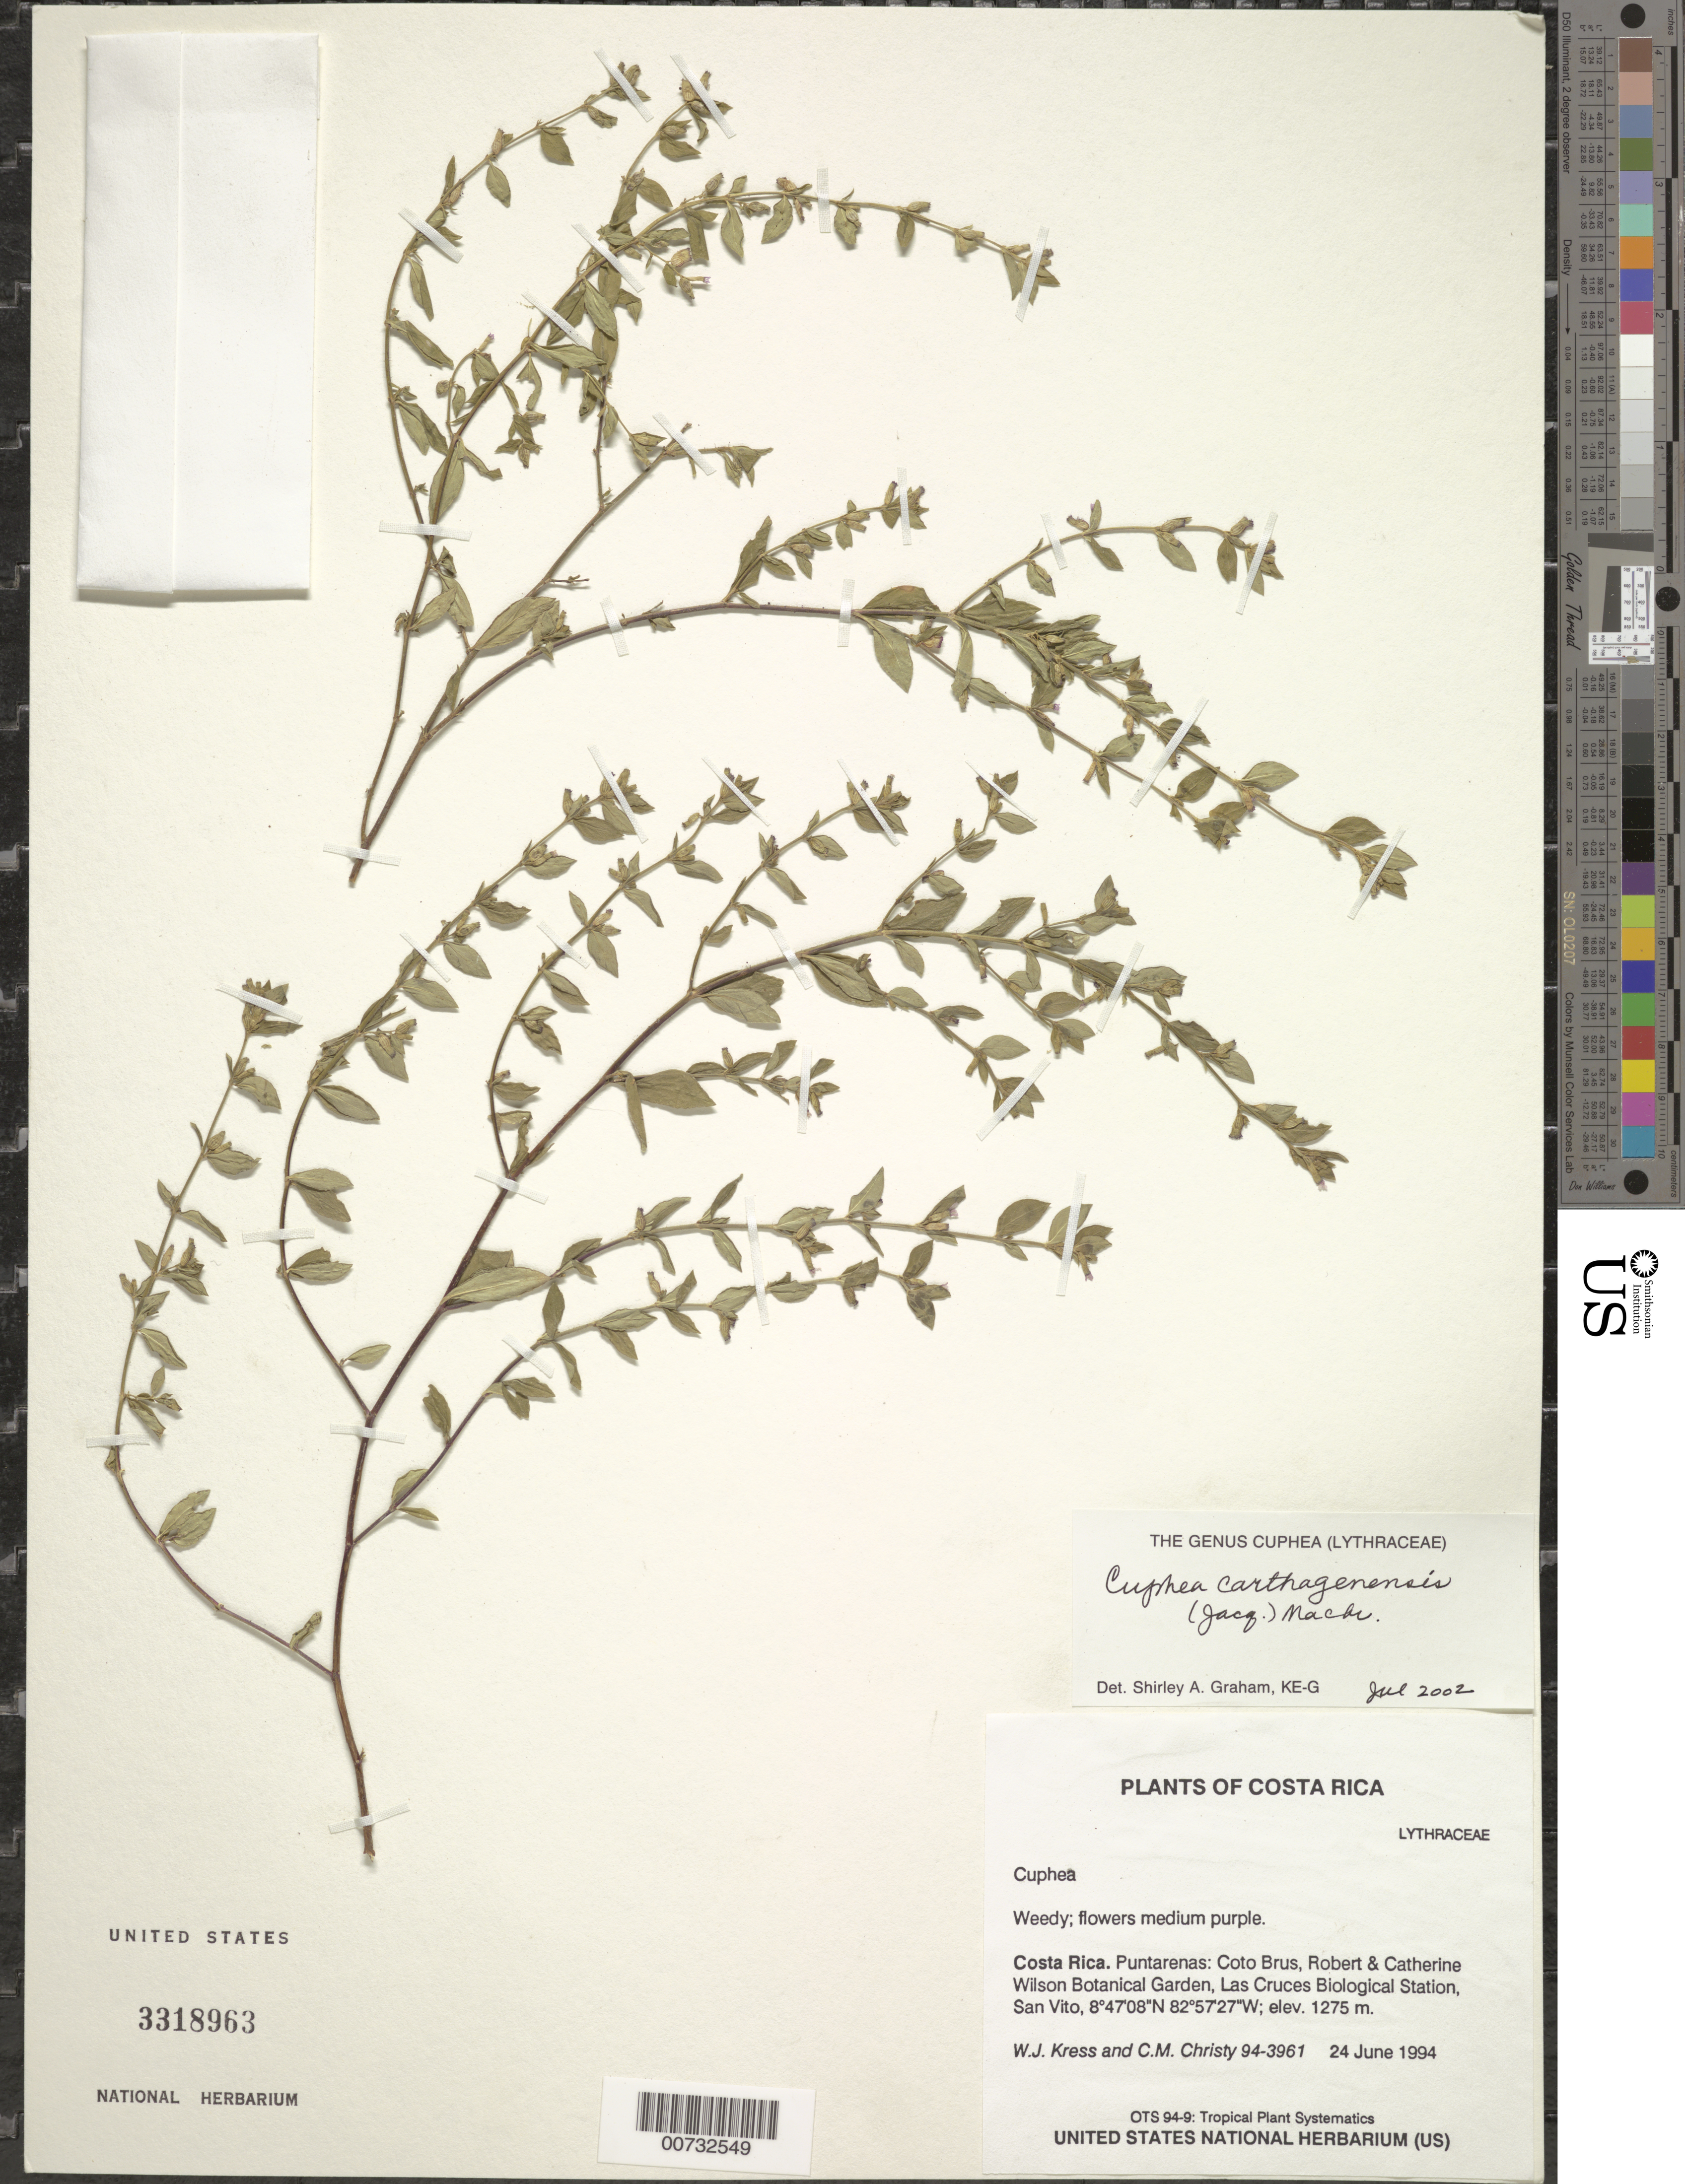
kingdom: Plantae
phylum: Tracheophyta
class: Magnoliopsida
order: Myrtales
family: Lythraceae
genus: Cuphea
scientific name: Cuphea carthagenensis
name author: (Jacq.) J.F. Macbr.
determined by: Graham, Shirley Ann Tousch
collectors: W. J. Kress & C. M. Christy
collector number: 94-3961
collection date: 1994-06-24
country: Costa Rica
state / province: Puntarenas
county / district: Coto Brus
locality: Robert & Catherine Wilson Botanical Garden, Las Cruces Biological Station, San Vito.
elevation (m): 1275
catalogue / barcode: US 3318963